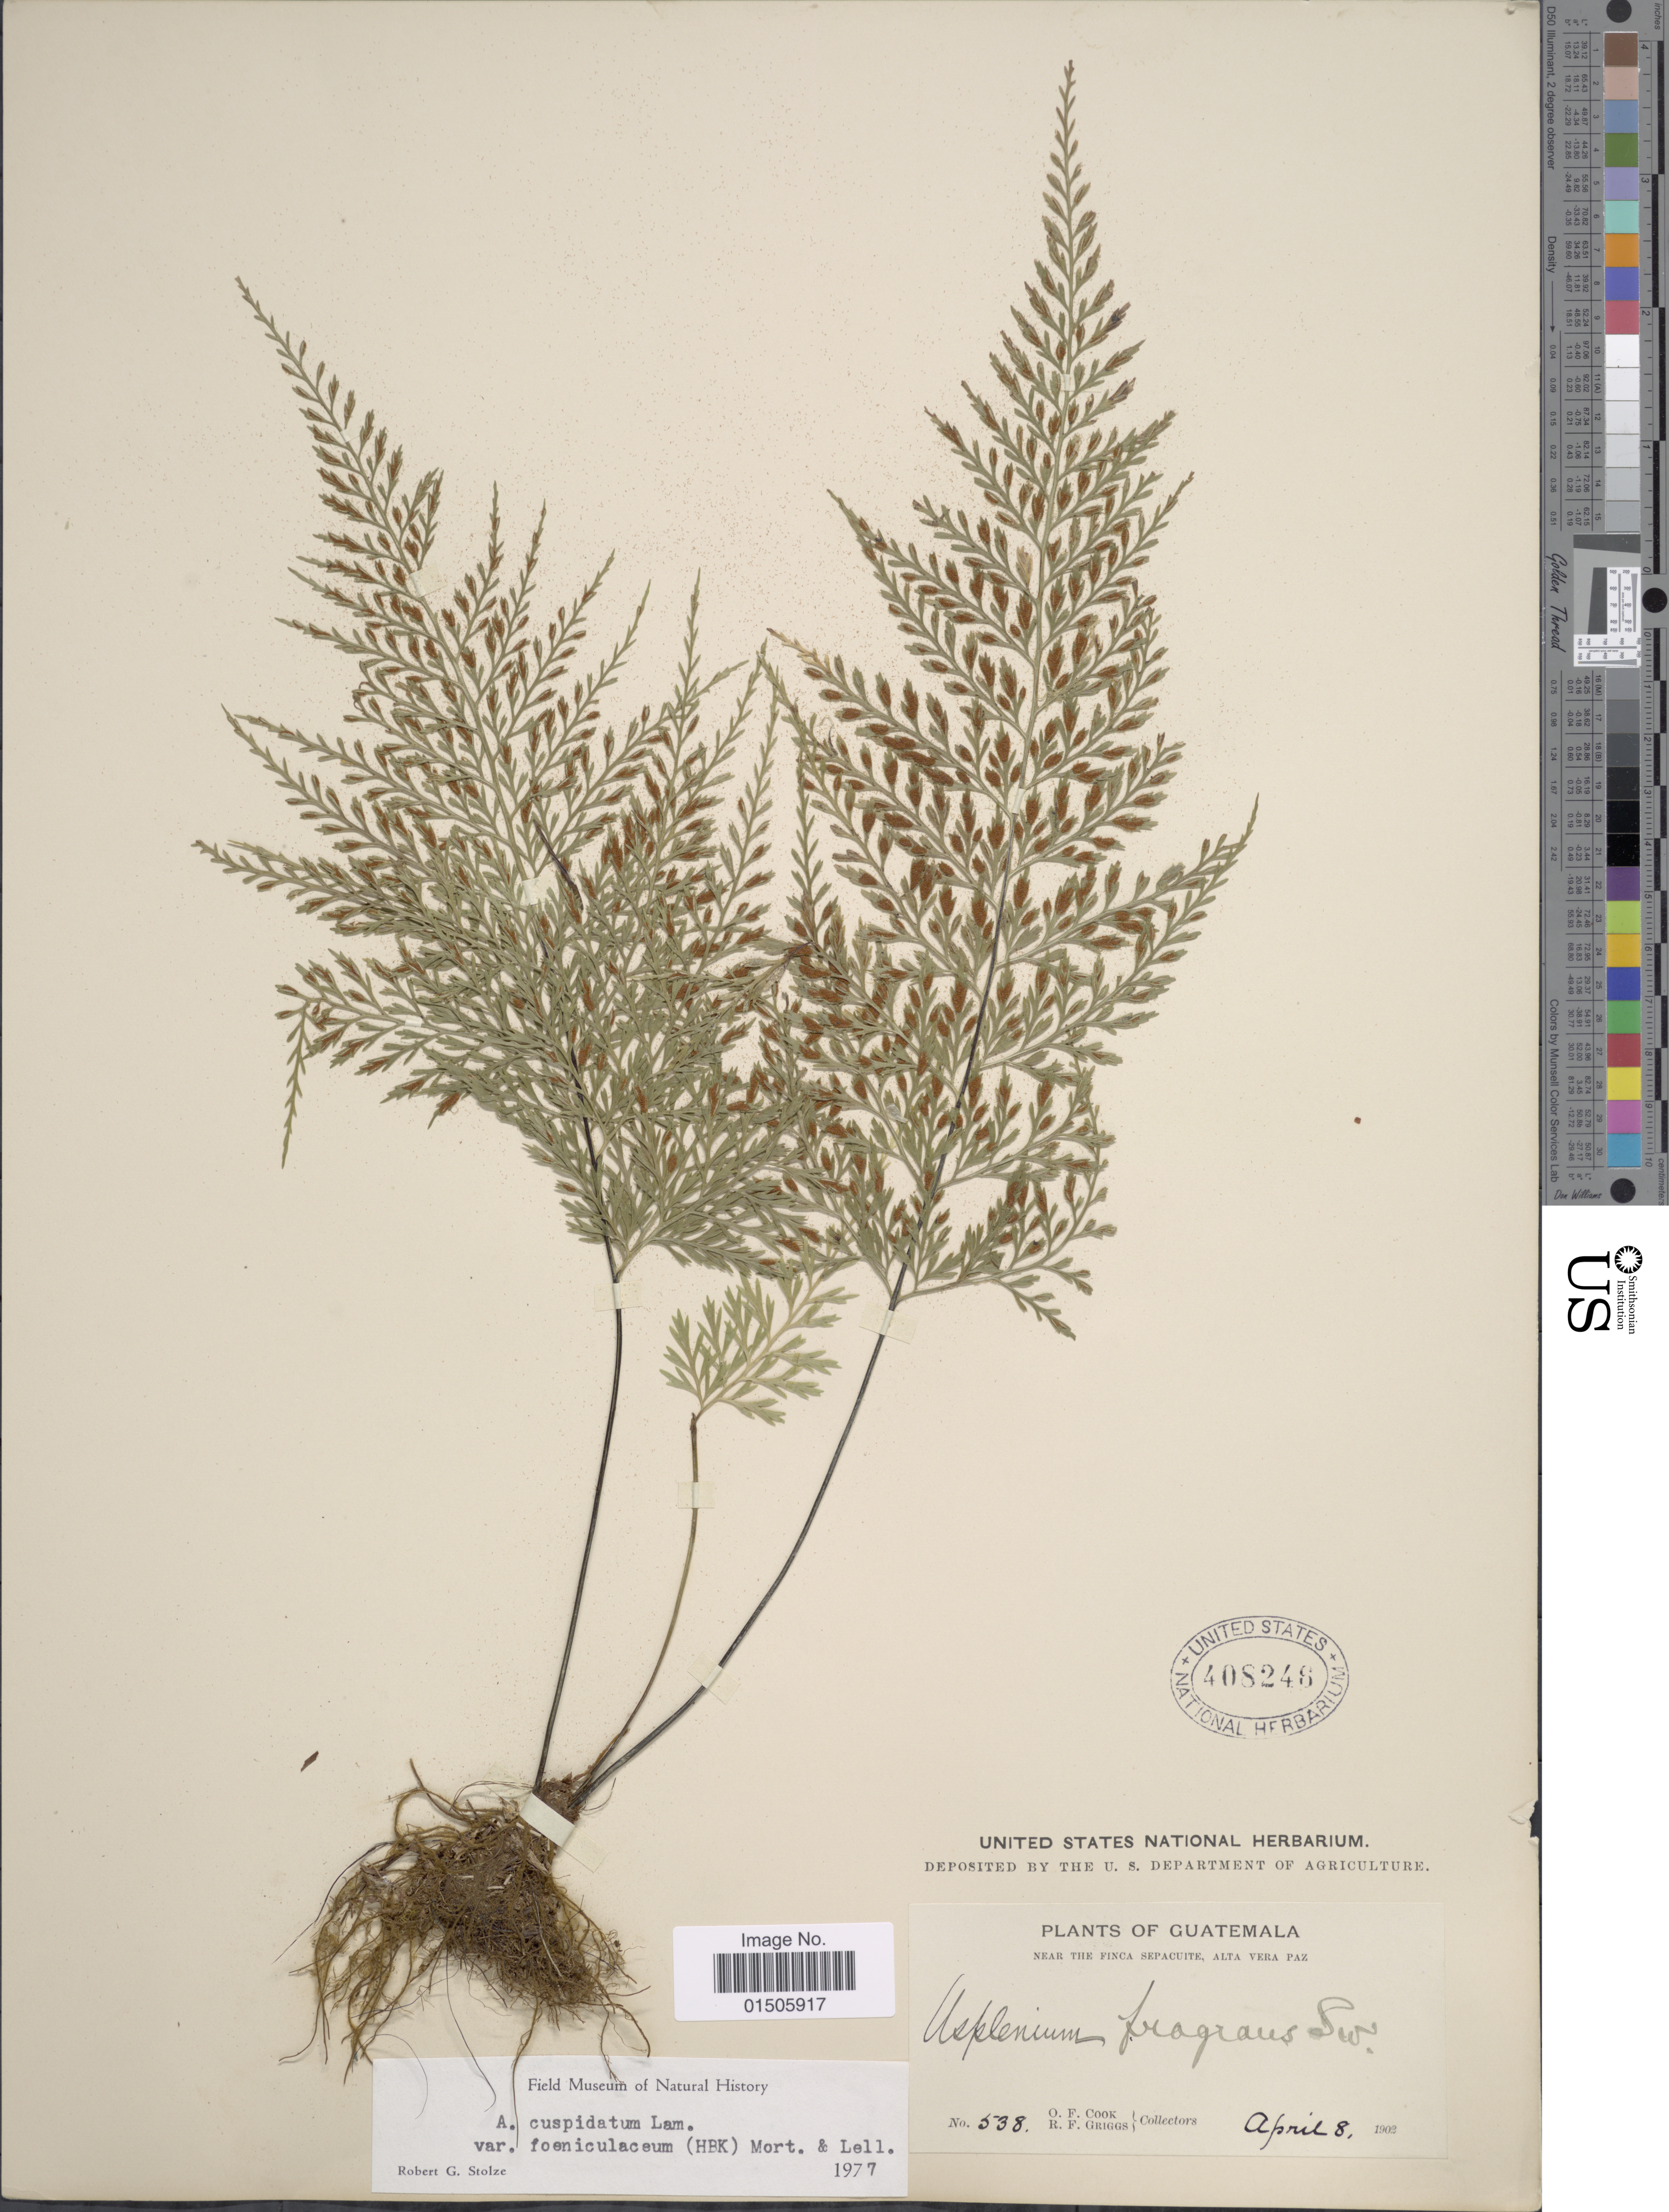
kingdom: Plantae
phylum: Tracheophyta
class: Polypodiopsida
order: Polypodiales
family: Aspleniaceae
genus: Asplenium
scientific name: Asplenium cuspidatum var. foeniculaceum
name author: (Kunth) C.V. Morton & Lellinger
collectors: O. F. Cook & R. F. Griggs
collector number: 538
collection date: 1902-04-08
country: Guatemala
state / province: Alta Verapaz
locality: Near the Finca Sepacuite. Alta Vera Paz.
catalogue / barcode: US 408248